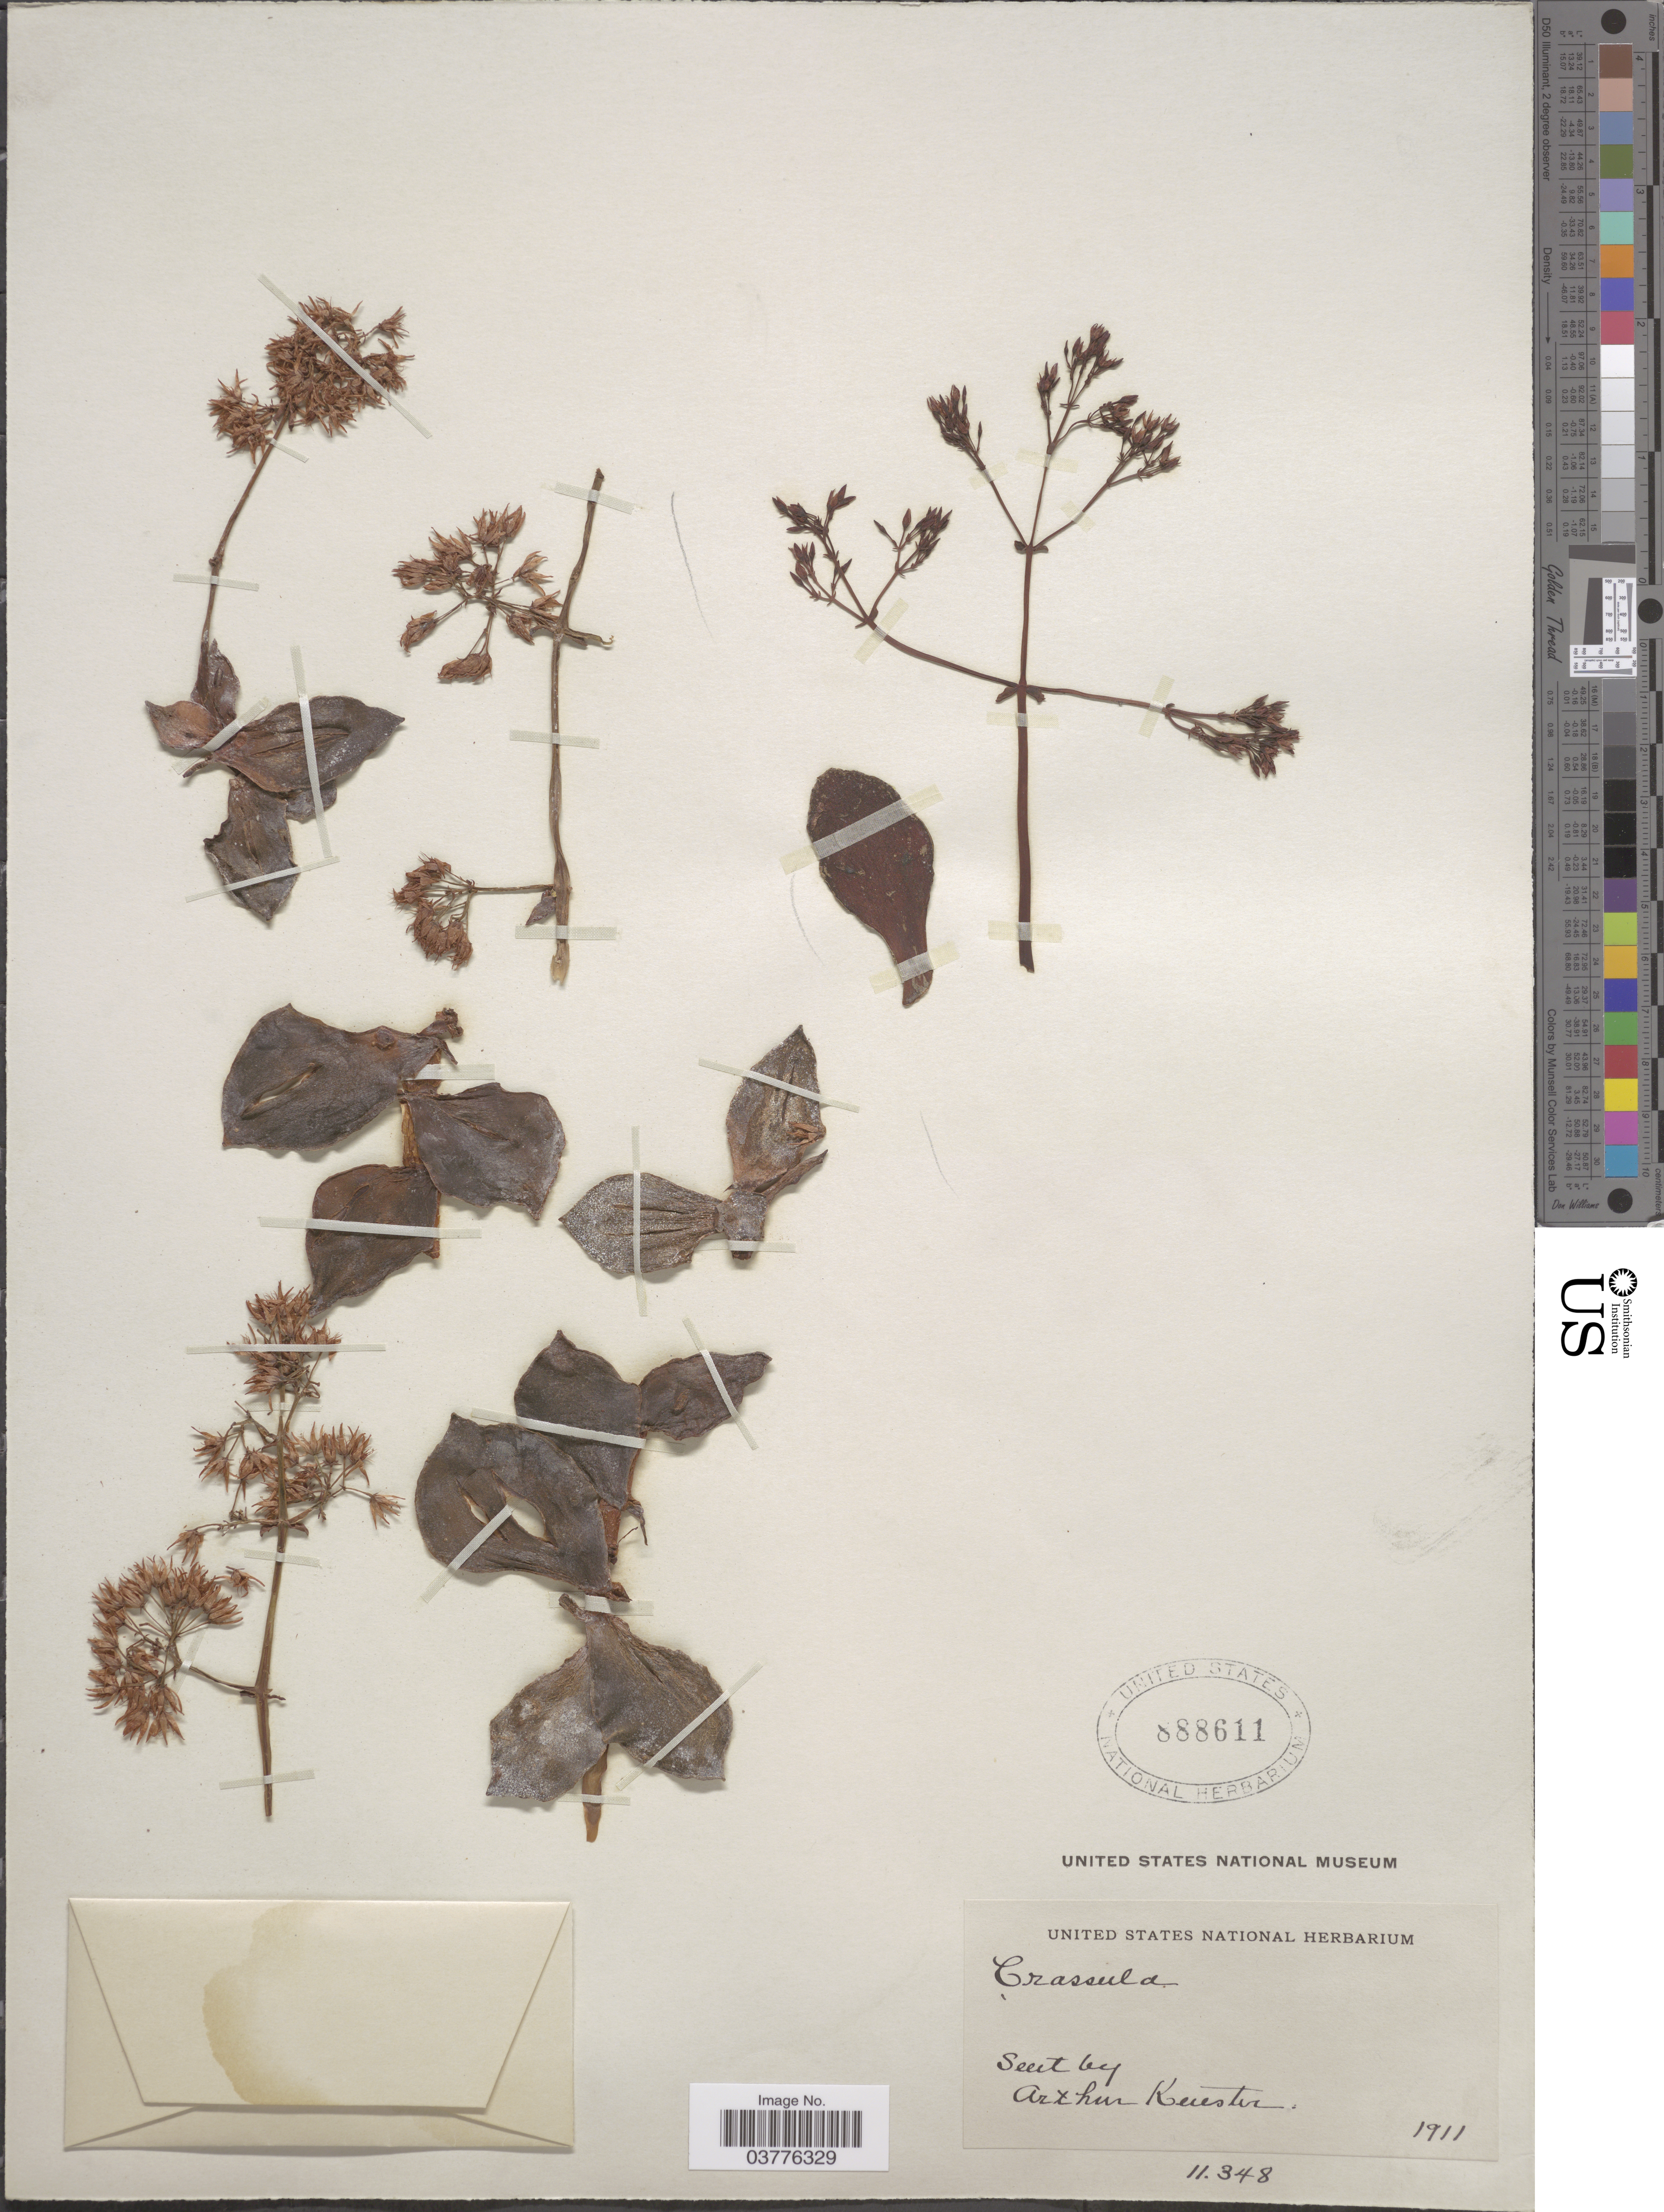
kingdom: Plantae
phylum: Tracheophyta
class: Magnoliopsida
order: Saxifragales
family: Crassulaceae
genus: Crassula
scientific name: Crassula sp.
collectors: A. Kuester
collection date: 1911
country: United States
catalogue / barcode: US 888611